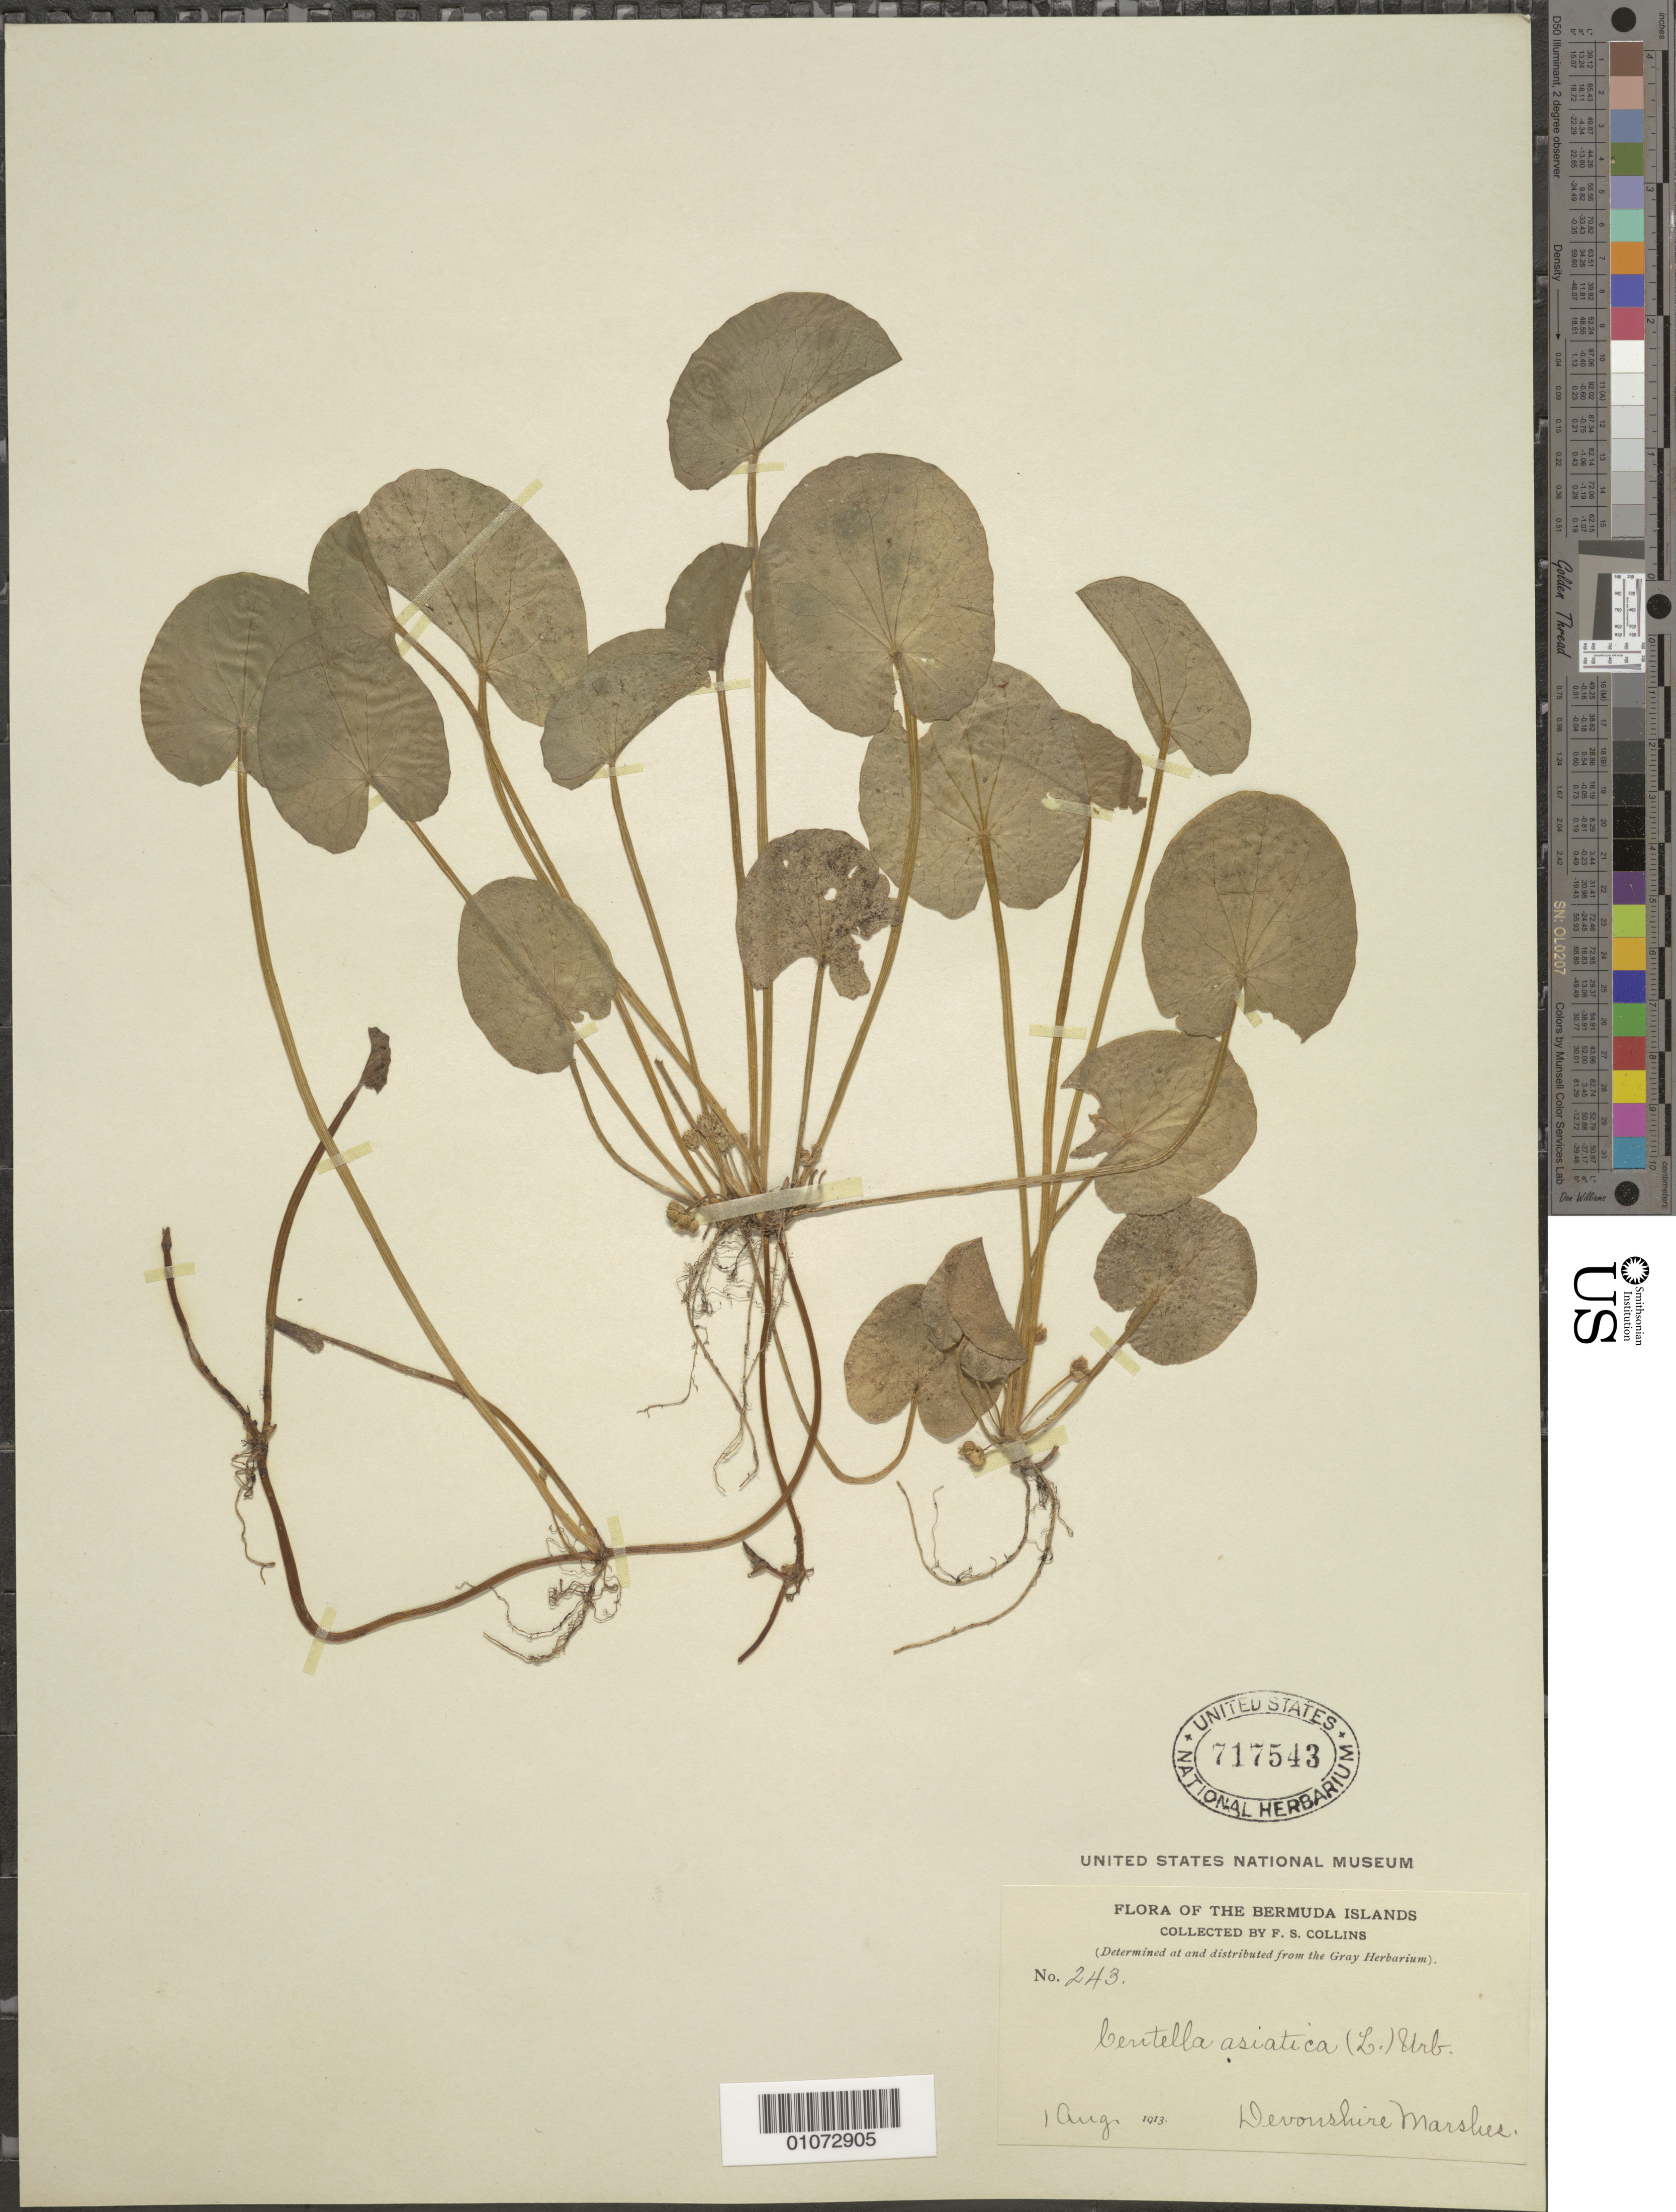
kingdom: Plantae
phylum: Tracheophyta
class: Magnoliopsida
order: Apiales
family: Apiaceae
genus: Centella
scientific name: Centella asiatica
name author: (L.) Urb.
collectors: F. Collins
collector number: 243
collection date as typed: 01 Aug 1913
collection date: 1913-08-01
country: Bermuda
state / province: Devonshire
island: Bermuda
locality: Devonshire Marshes.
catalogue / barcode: US 717543